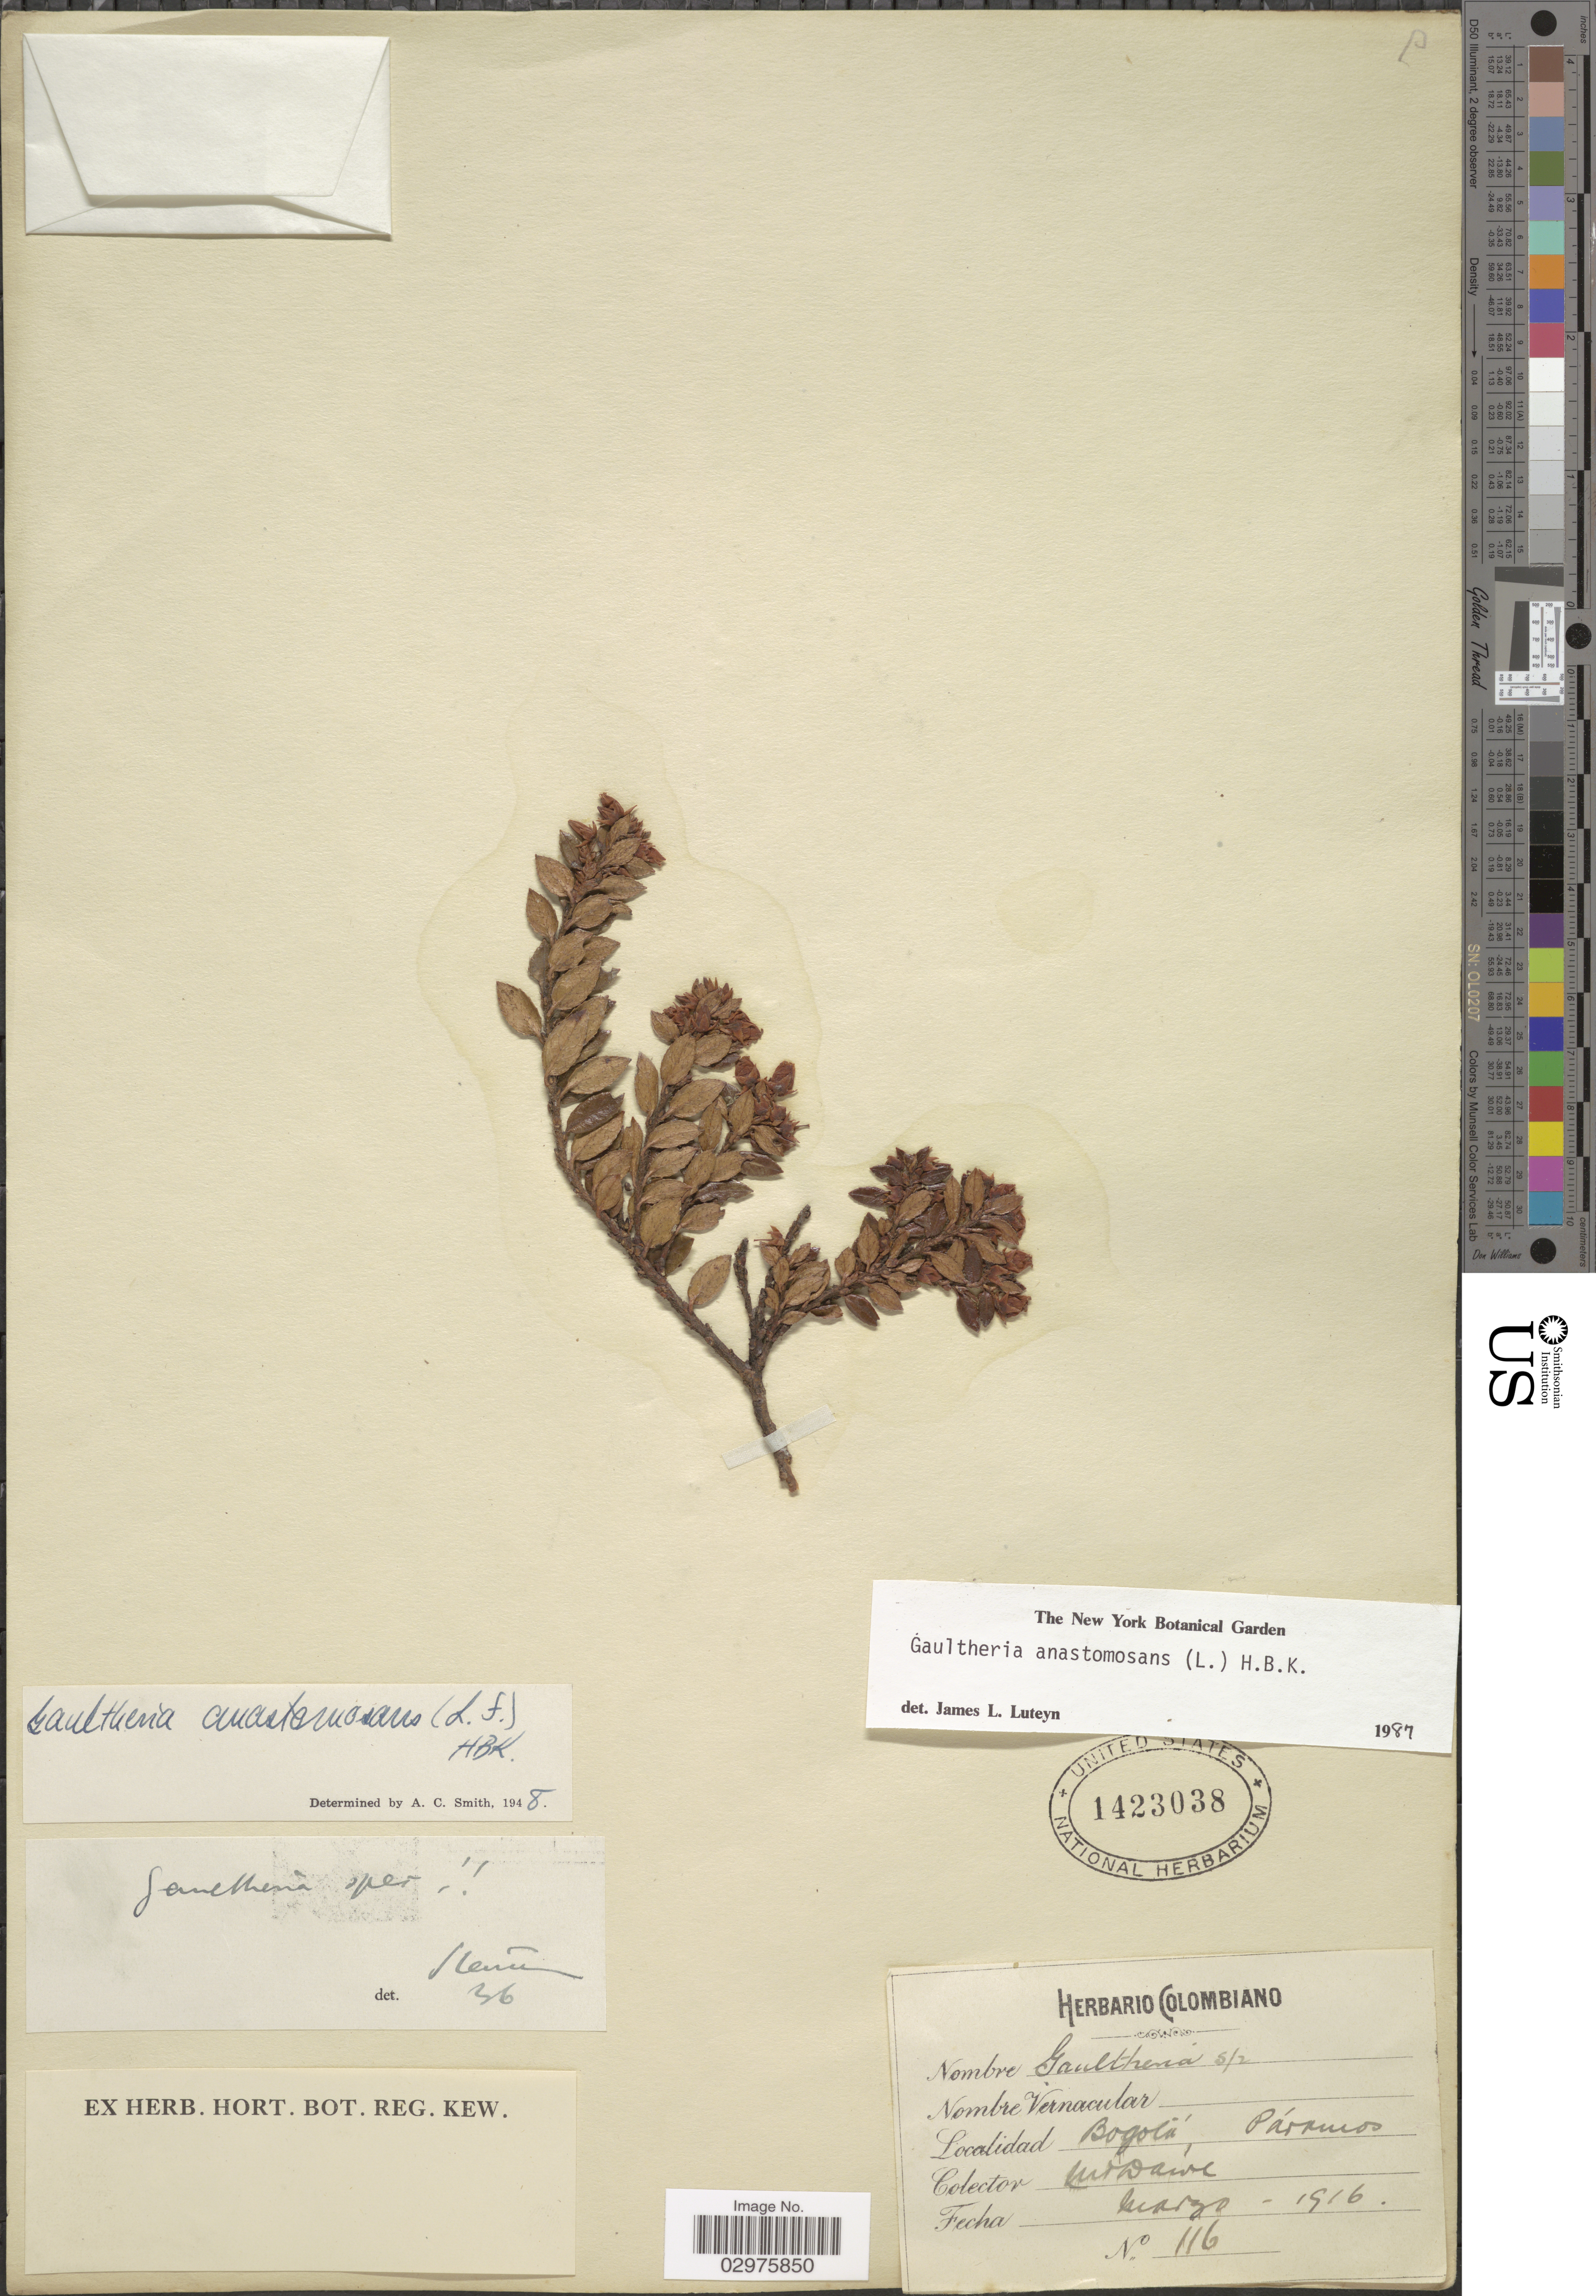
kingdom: Plantae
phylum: Tracheophyta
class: Magnoliopsida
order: Ericales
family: Ericaceae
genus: Gaultheria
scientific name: Gaultheria anastomosans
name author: (L. f.) Kunth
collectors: M. T. Dawe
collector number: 116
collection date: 1916-03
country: Colombia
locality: Bogotá, Páramos.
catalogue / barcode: US 1423038